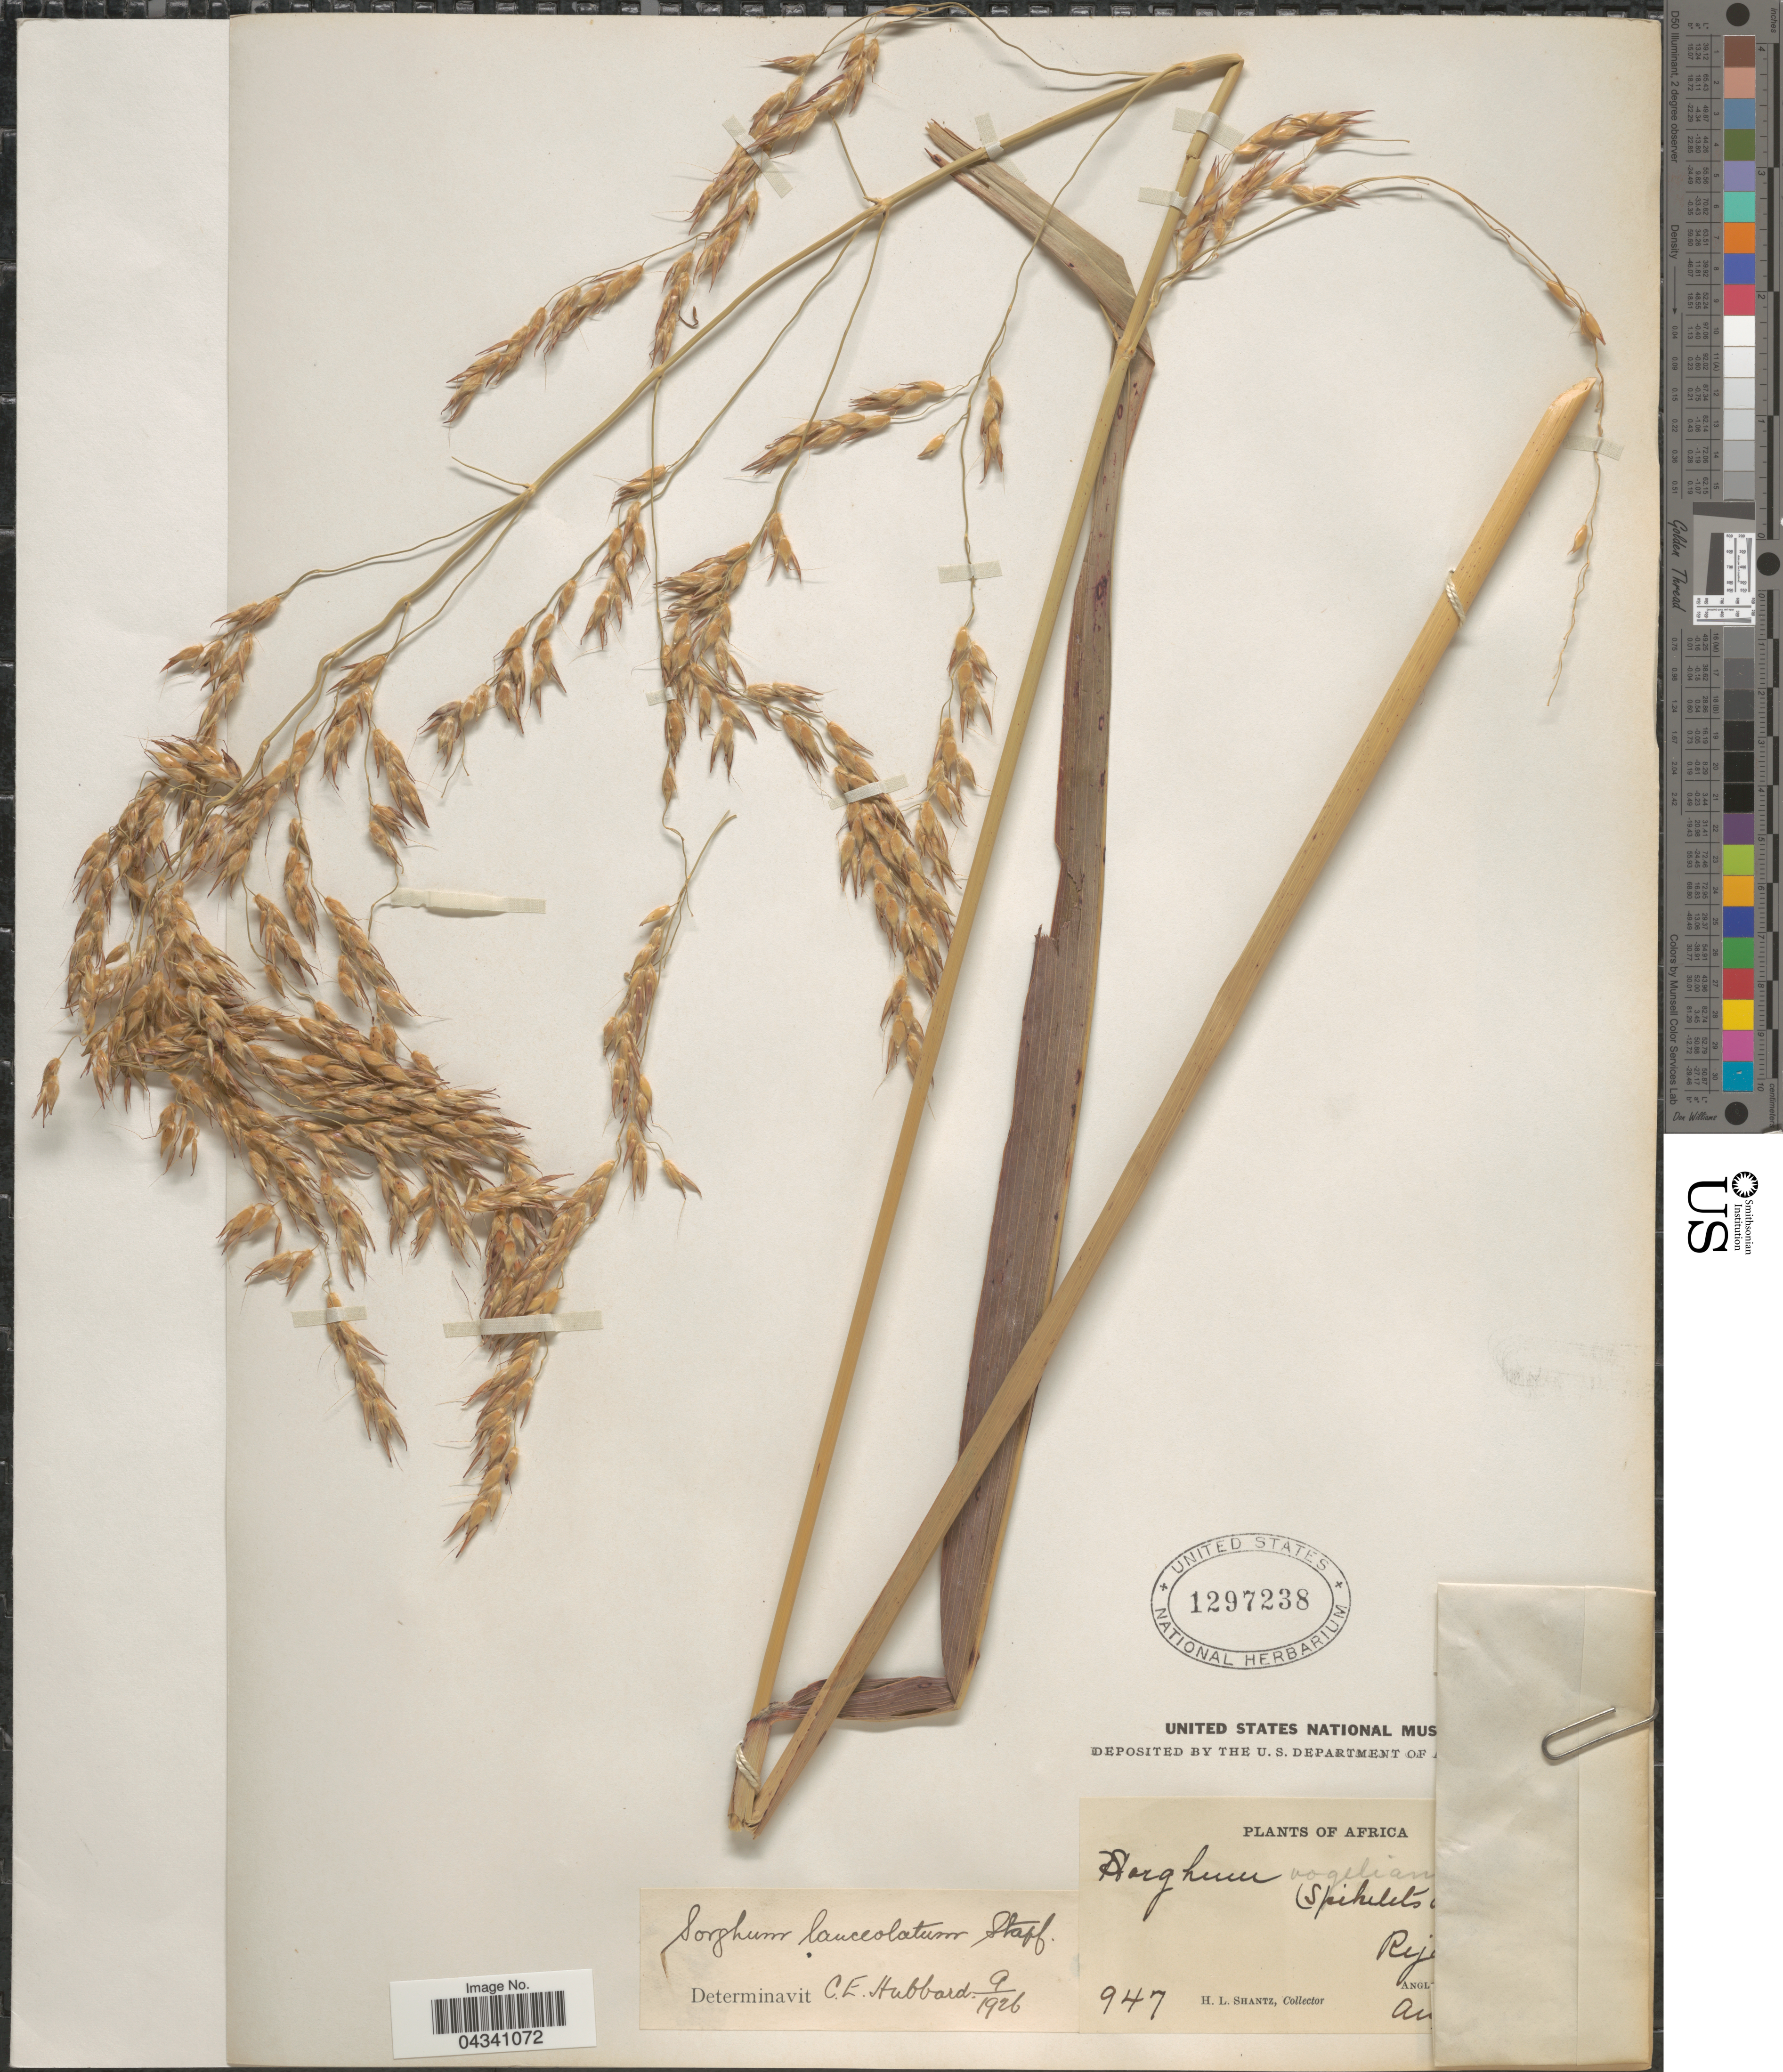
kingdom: Plantae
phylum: Tracheophyta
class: Liliopsida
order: Poales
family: Poaceae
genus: Sorghum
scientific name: Sorghum arundinaceum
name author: (Desv.) Stapf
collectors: H. Shantz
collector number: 947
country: South Sudan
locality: Africa. Rej [illegible text]. Angl [illegible text].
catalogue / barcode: US 1297238